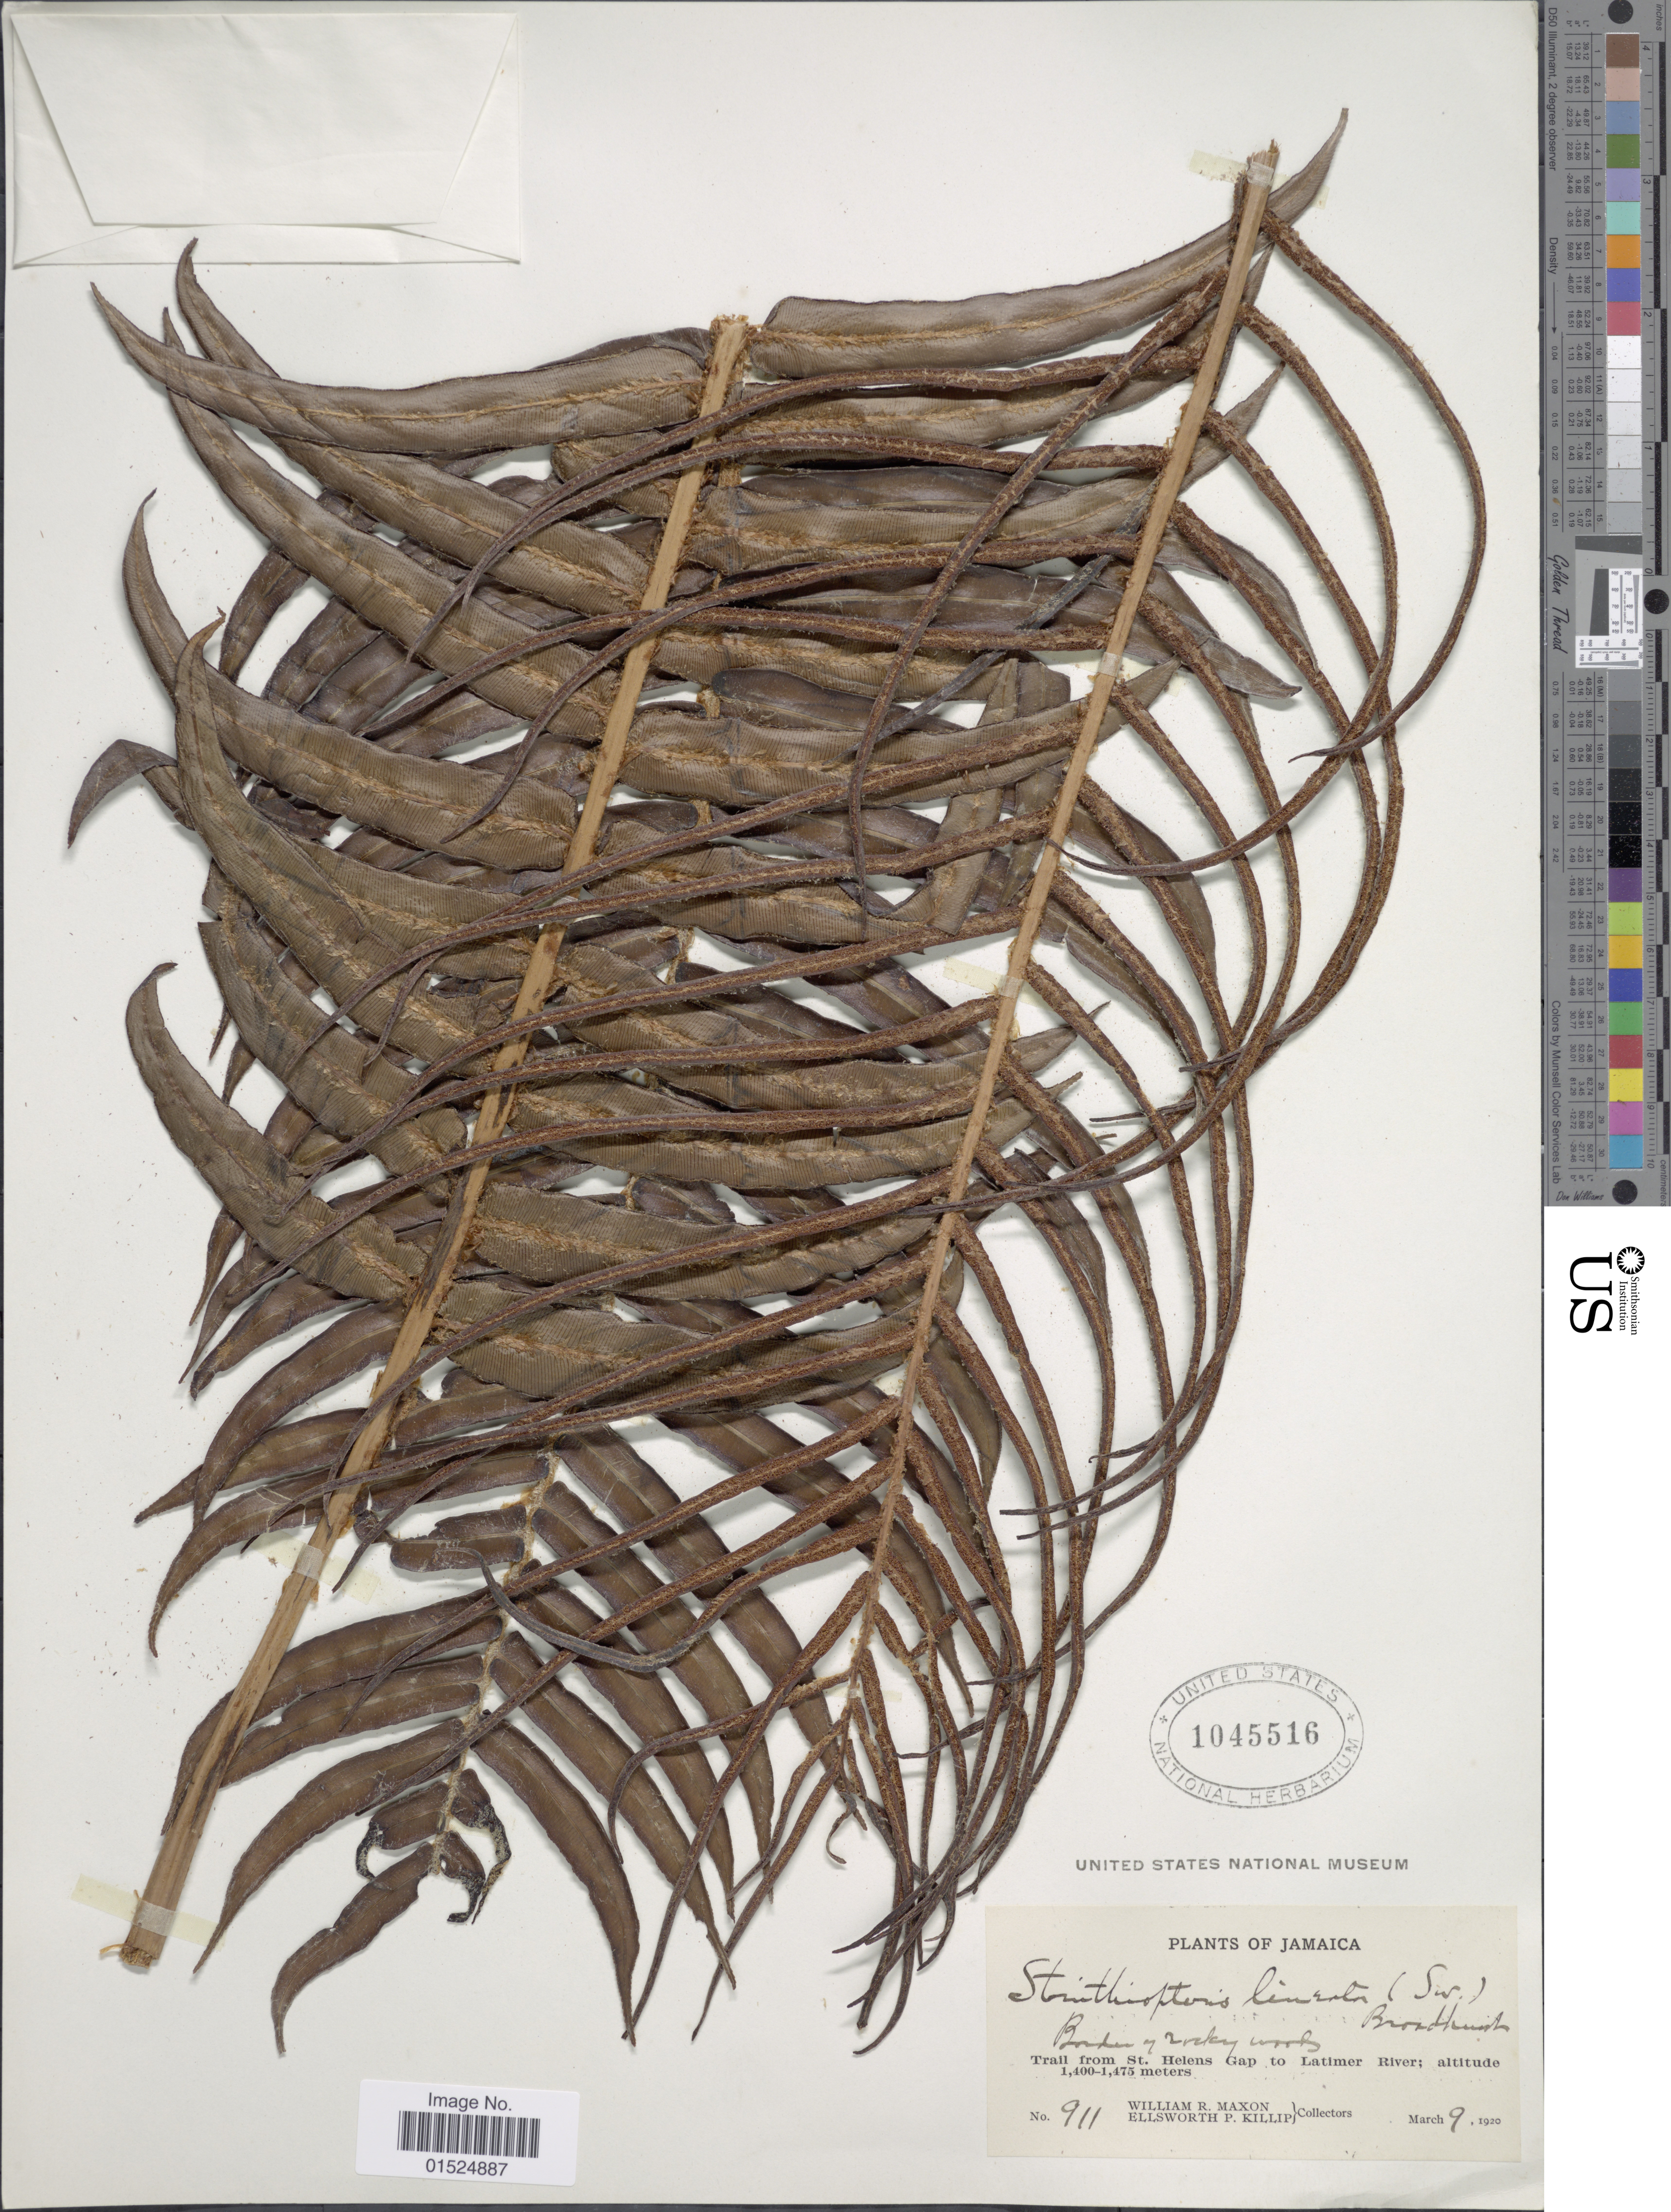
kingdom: Plantae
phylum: Tracheophyta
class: Polypodiopsida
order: Polypodiales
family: Blechnaceae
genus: Blechnum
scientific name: Blechnum lineatum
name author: (Sw.) C. Chr.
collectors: W. R. Maxon & E. P. Killip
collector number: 911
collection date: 1920-03-09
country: Jamaica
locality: Trail from St. Helens Gap to Latimer River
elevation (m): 1400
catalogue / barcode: US 1045516